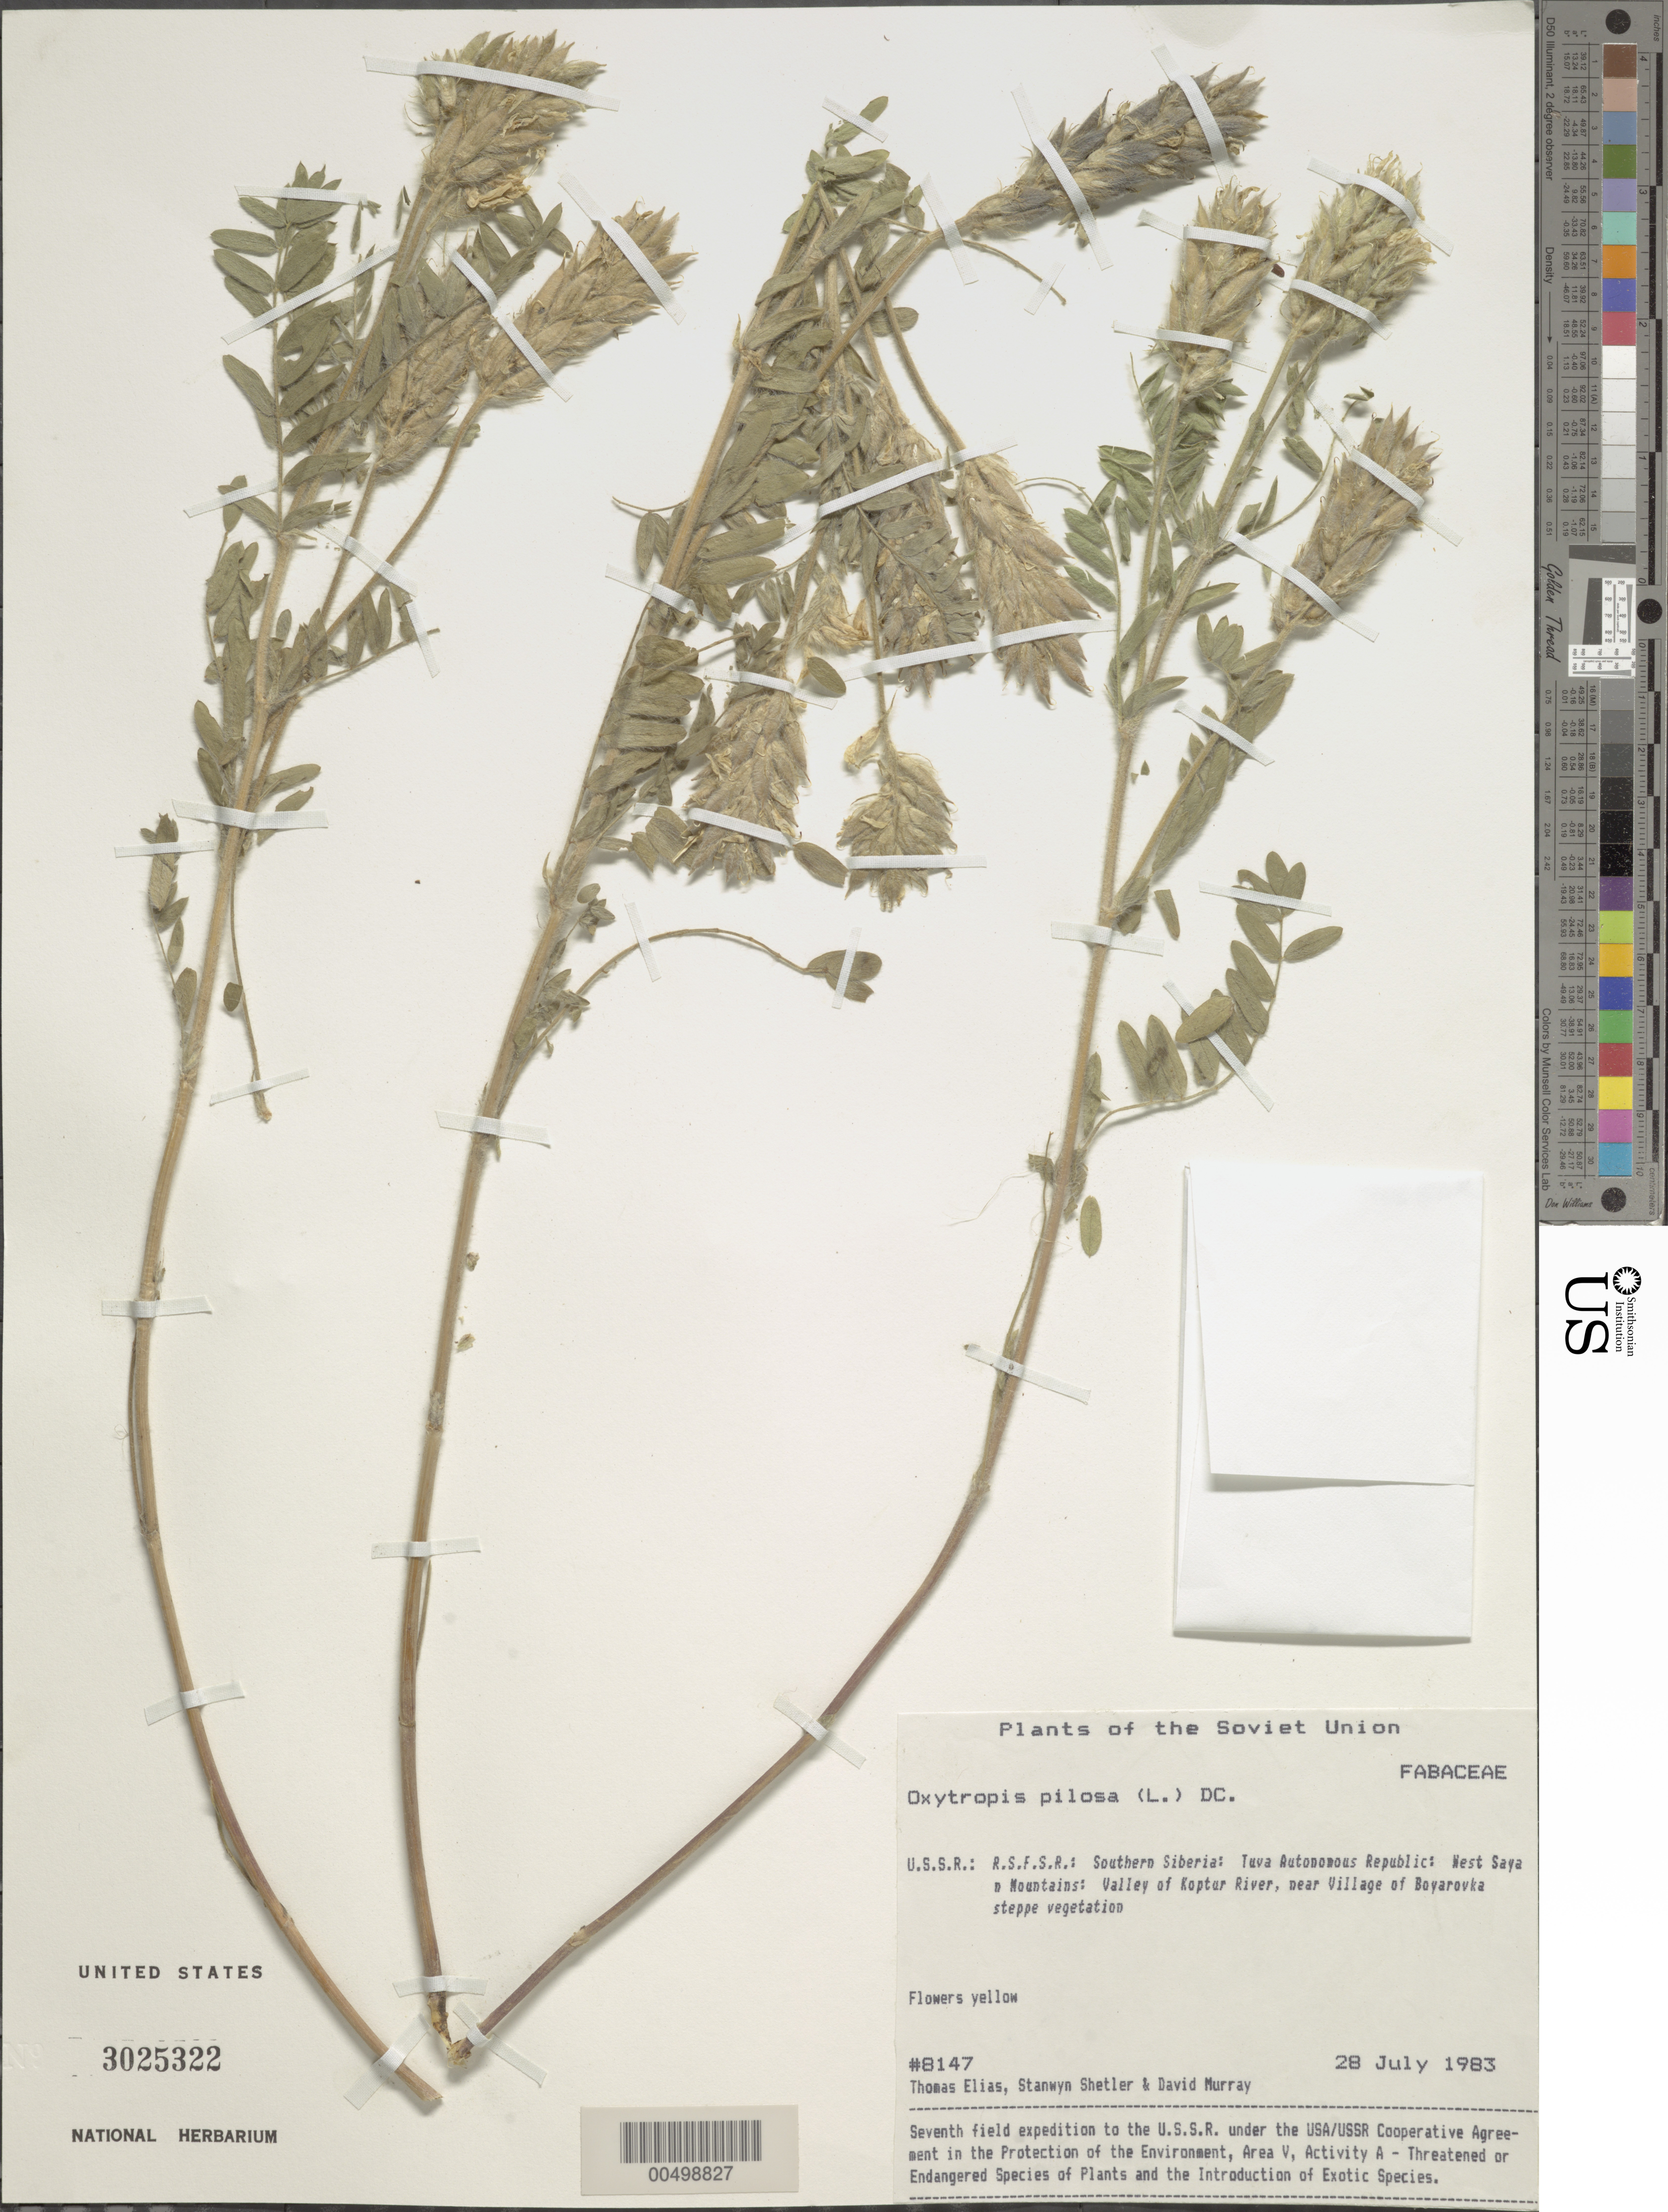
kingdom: Plantae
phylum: Tracheophyta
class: Magnoliopsida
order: Fabales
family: Fabaceae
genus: Oxytropis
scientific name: Oxytropis pilosa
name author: (L.) DC.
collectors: T. Elias, S. Shetler & D. F. Murray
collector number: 8147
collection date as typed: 28 Jul 1983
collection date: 1983-07-28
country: Russian Federation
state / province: Tuva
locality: West Sayan Mountains, Valley of Koptur River, near Village of Boyarovka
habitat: steppe vegetation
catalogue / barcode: US 3025322